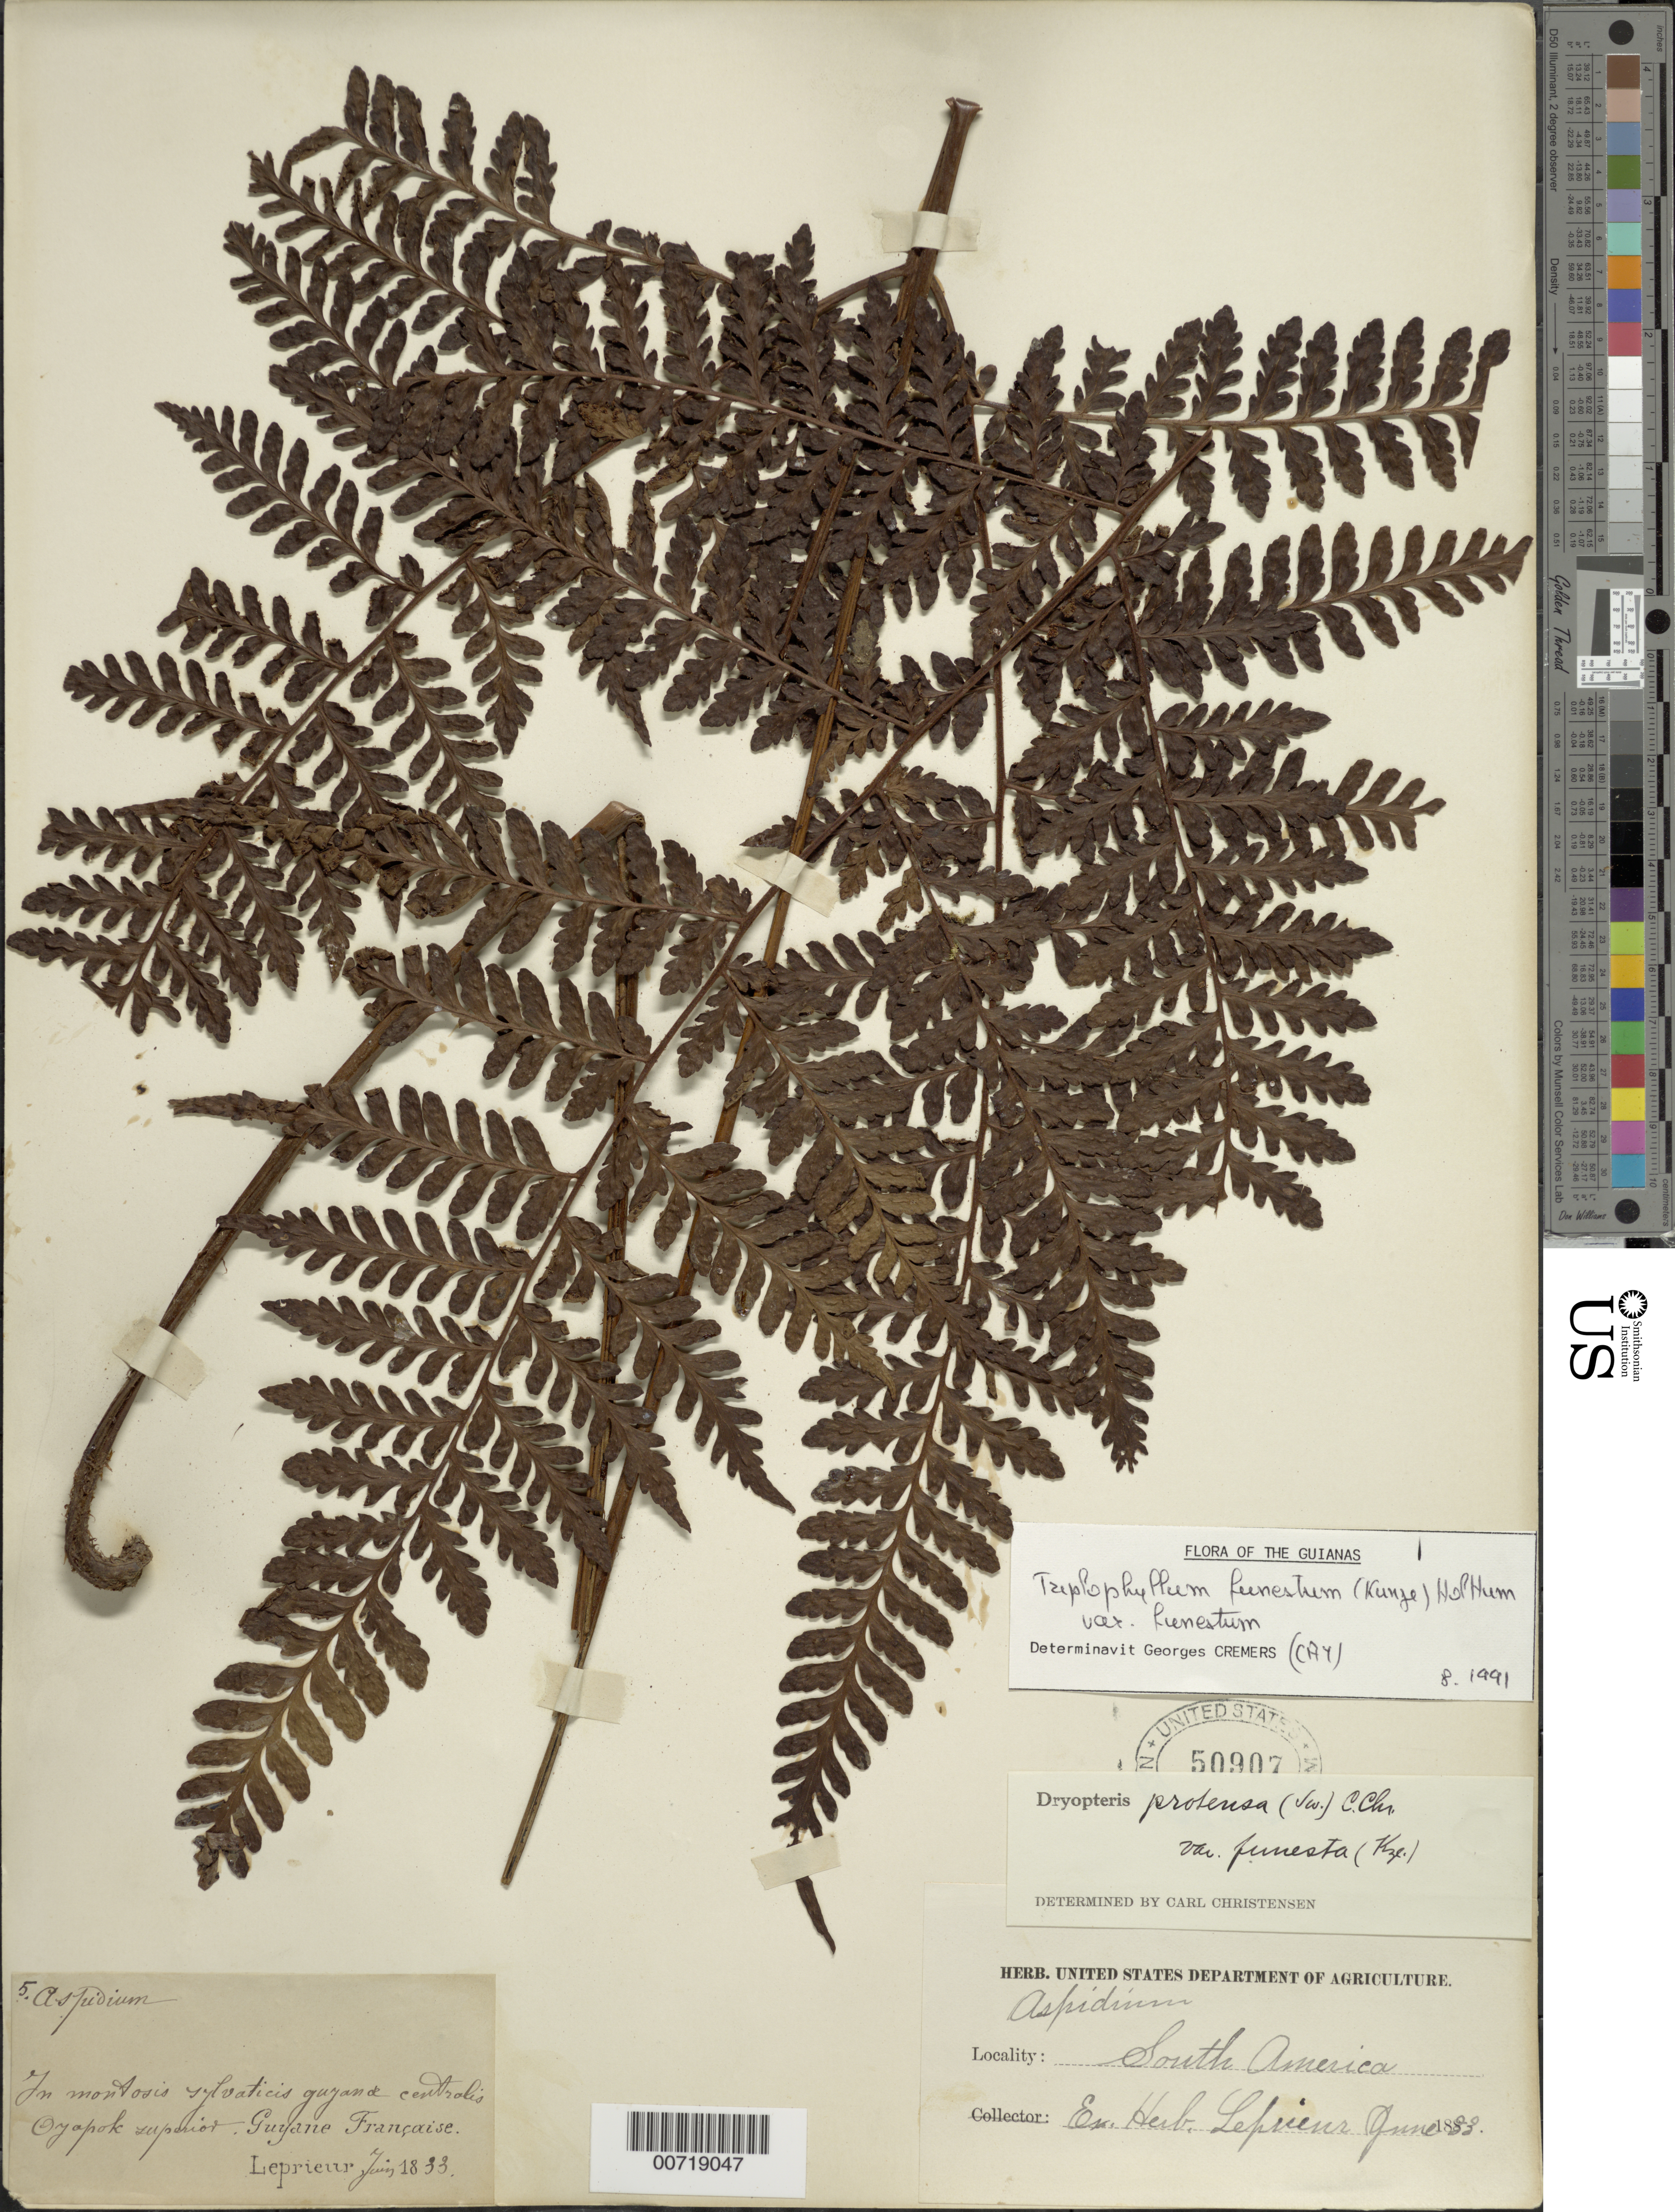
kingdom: Plantae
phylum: Tracheophyta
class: Polypodiopsida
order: Polypodiales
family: Tectariaceae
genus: Triplophyllum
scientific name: Triplophyllum funestum var. funestum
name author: (Kunze) Holttum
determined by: Cremers, Georges A.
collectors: F. M. R. Leprieur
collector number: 5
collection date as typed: June 1833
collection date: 1833-06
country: French Guiana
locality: Oyapock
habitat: Sylvis montosis sylvaticis guyane centralis Oyapok superior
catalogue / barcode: US 50907